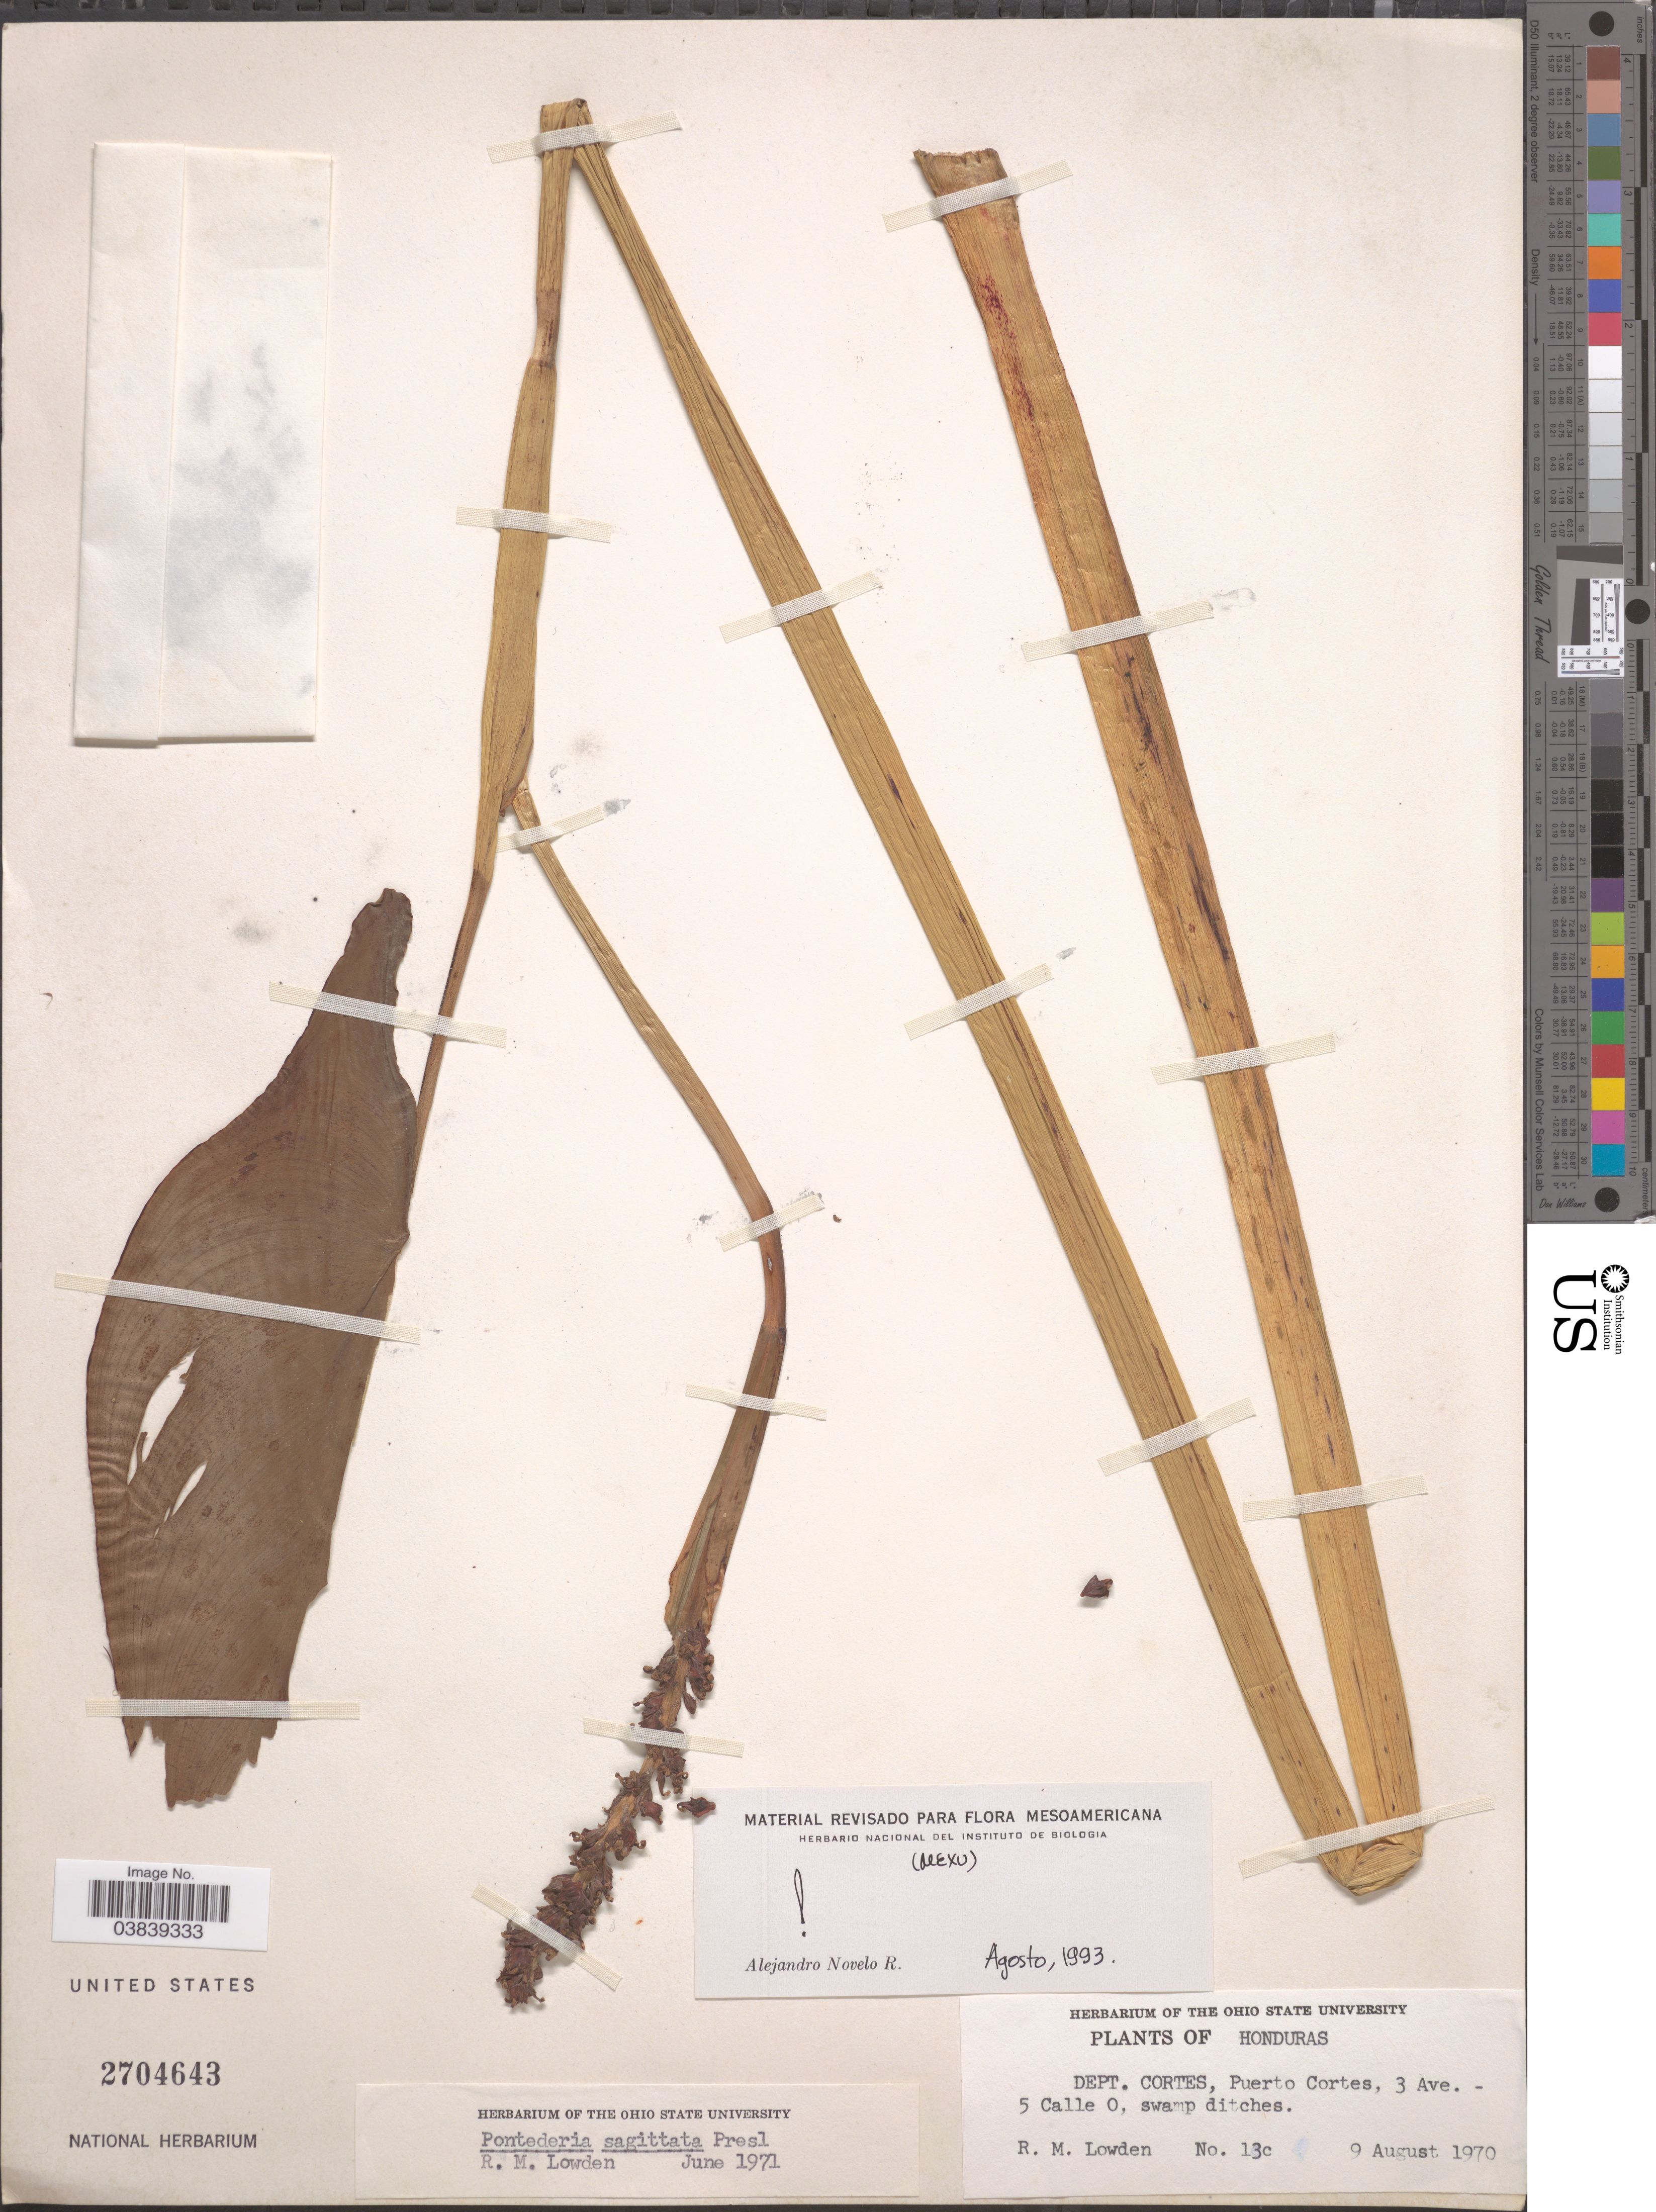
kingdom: Plantae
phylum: Tracheophyta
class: Liliopsida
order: Commelinales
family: Pontederiaceae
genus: Pontederia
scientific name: Pontederia sagittata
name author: C. Presl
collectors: R. Lowden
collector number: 13c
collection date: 1970-08-09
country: Honduras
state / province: Cortes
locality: Dept. Cortes, Puerto Cortes, 3 Ave. - 5 Calle O.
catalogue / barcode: US 2704643